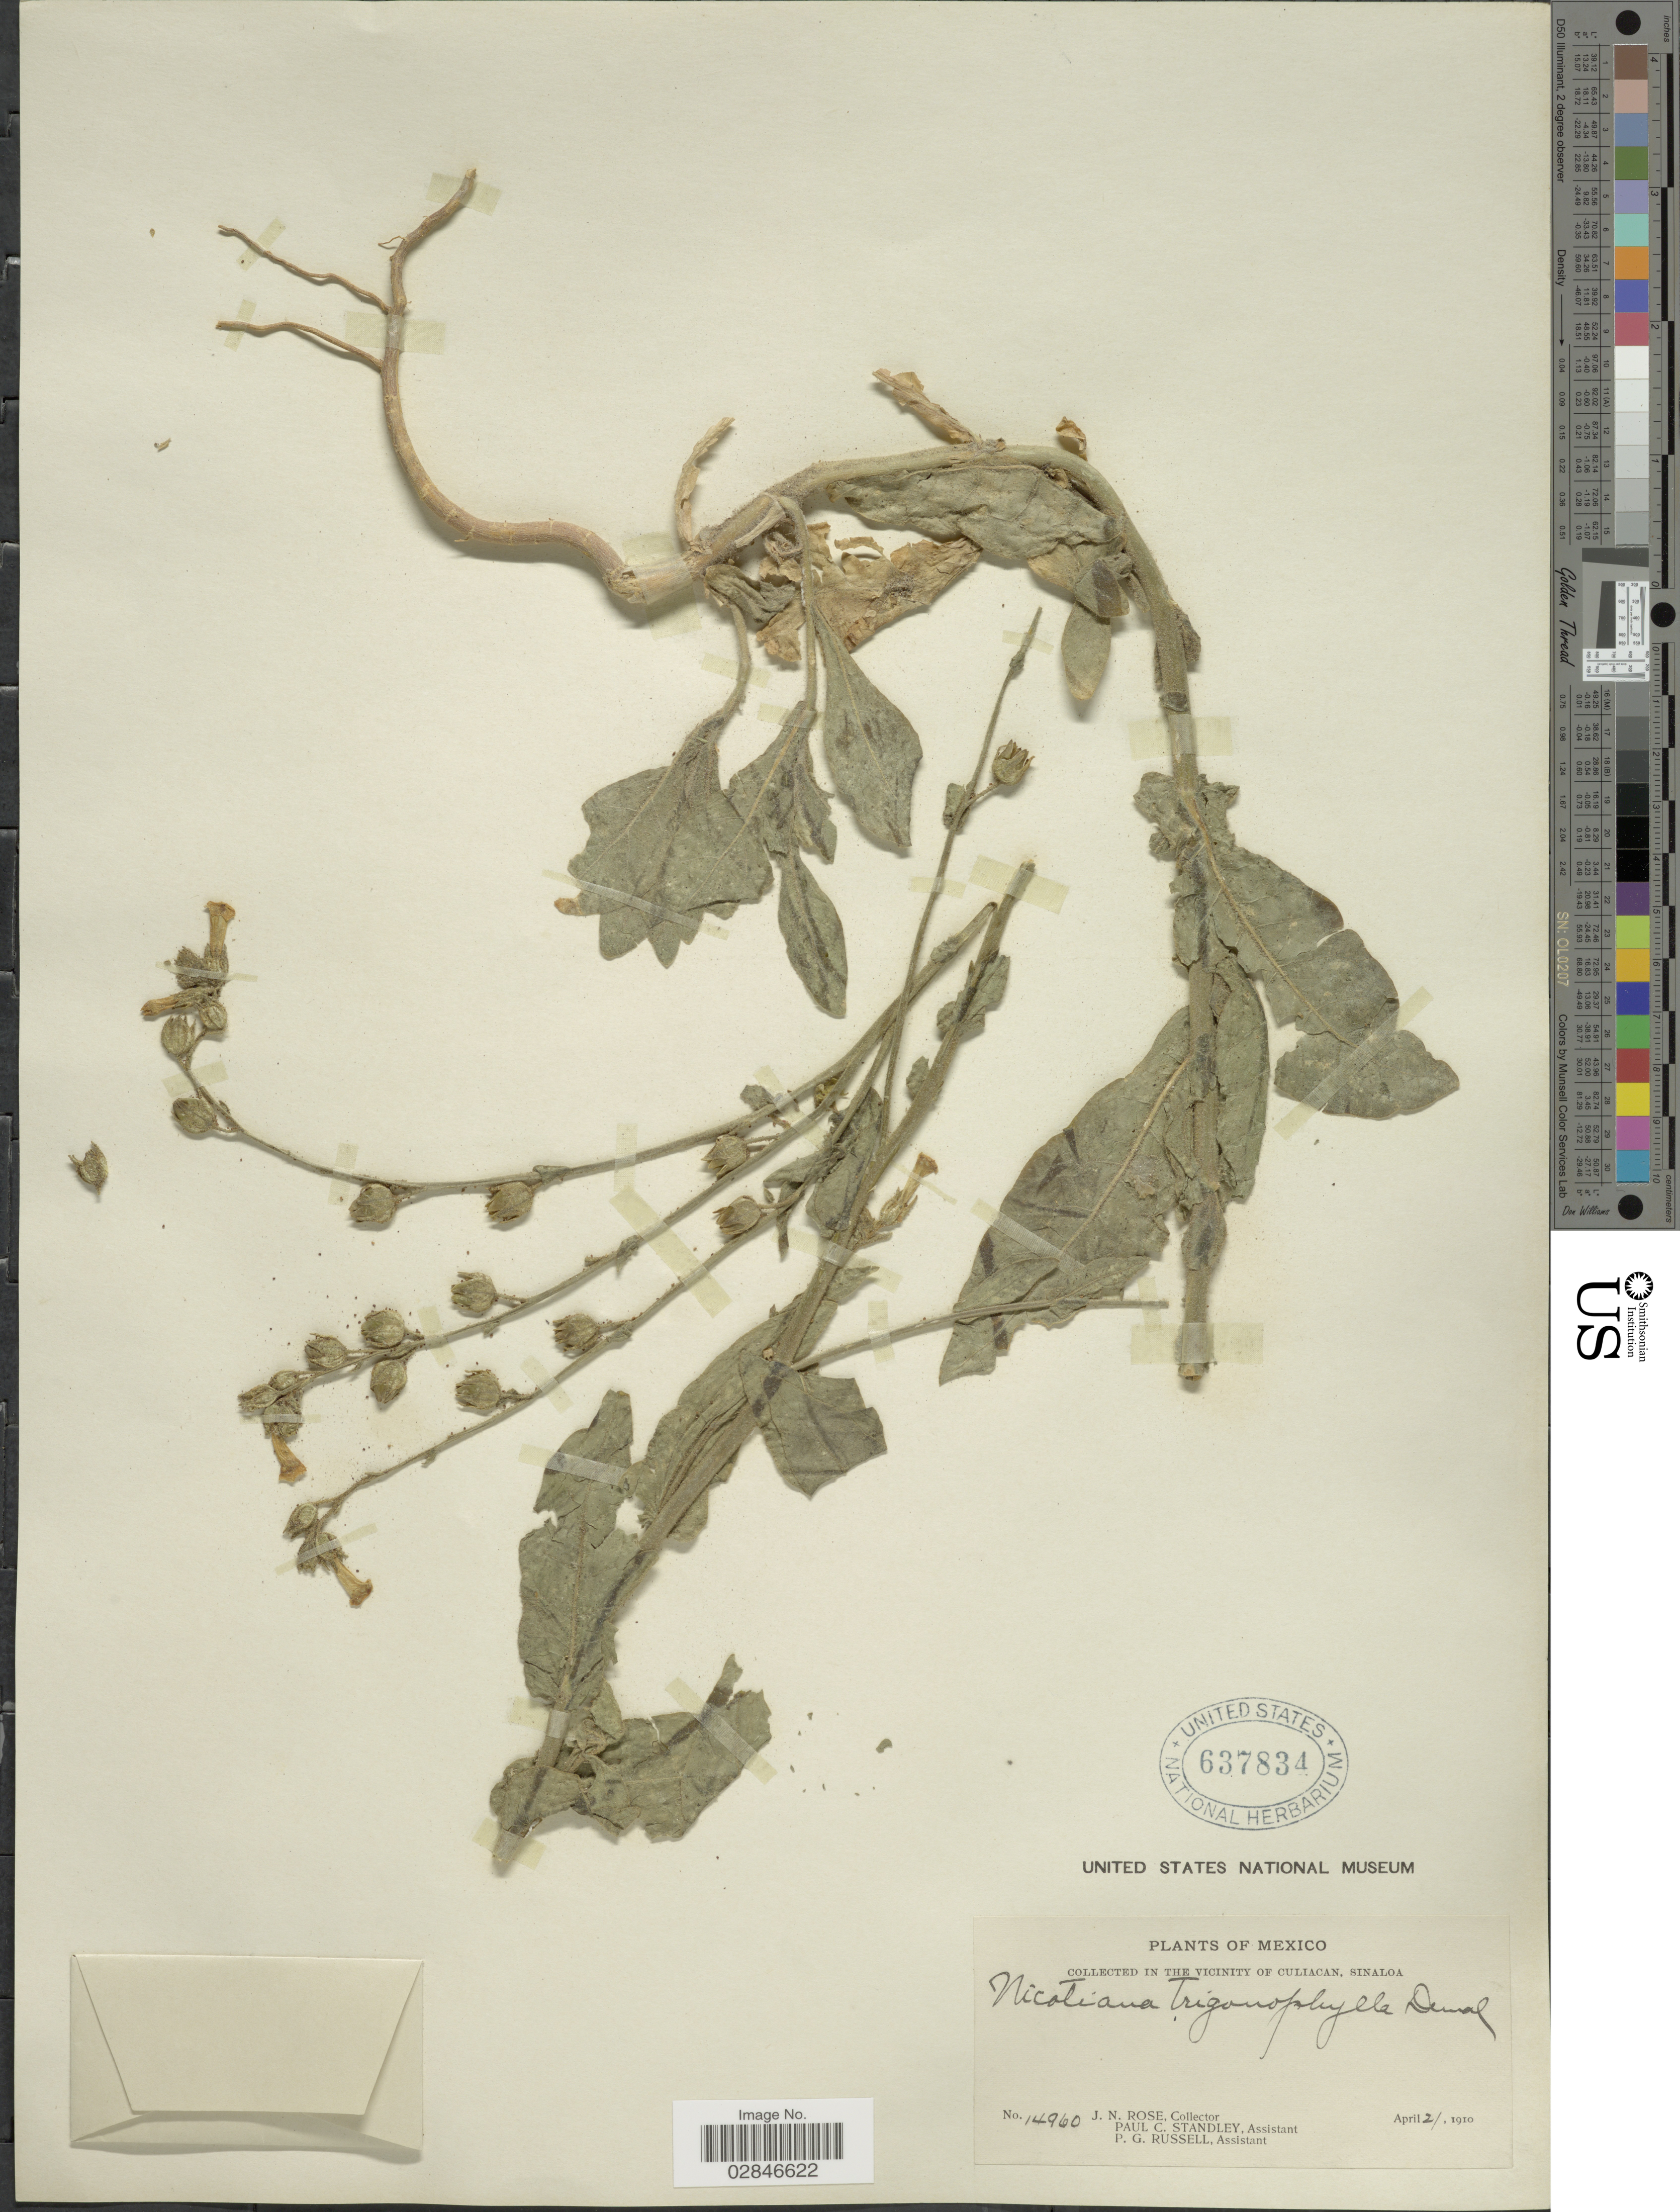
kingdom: Plantae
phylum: Tracheophyta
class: Magnoliopsida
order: Solanales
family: Solanaceae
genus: Nicotiana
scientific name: Nicotiana trigonophylla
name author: Dunal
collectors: J. N. Rose, P. C. Standley & P. G. Russell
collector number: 14960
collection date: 1910-04-21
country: Mexico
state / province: Sinaloa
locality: In the vicinity of Culiacan.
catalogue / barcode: US 637834